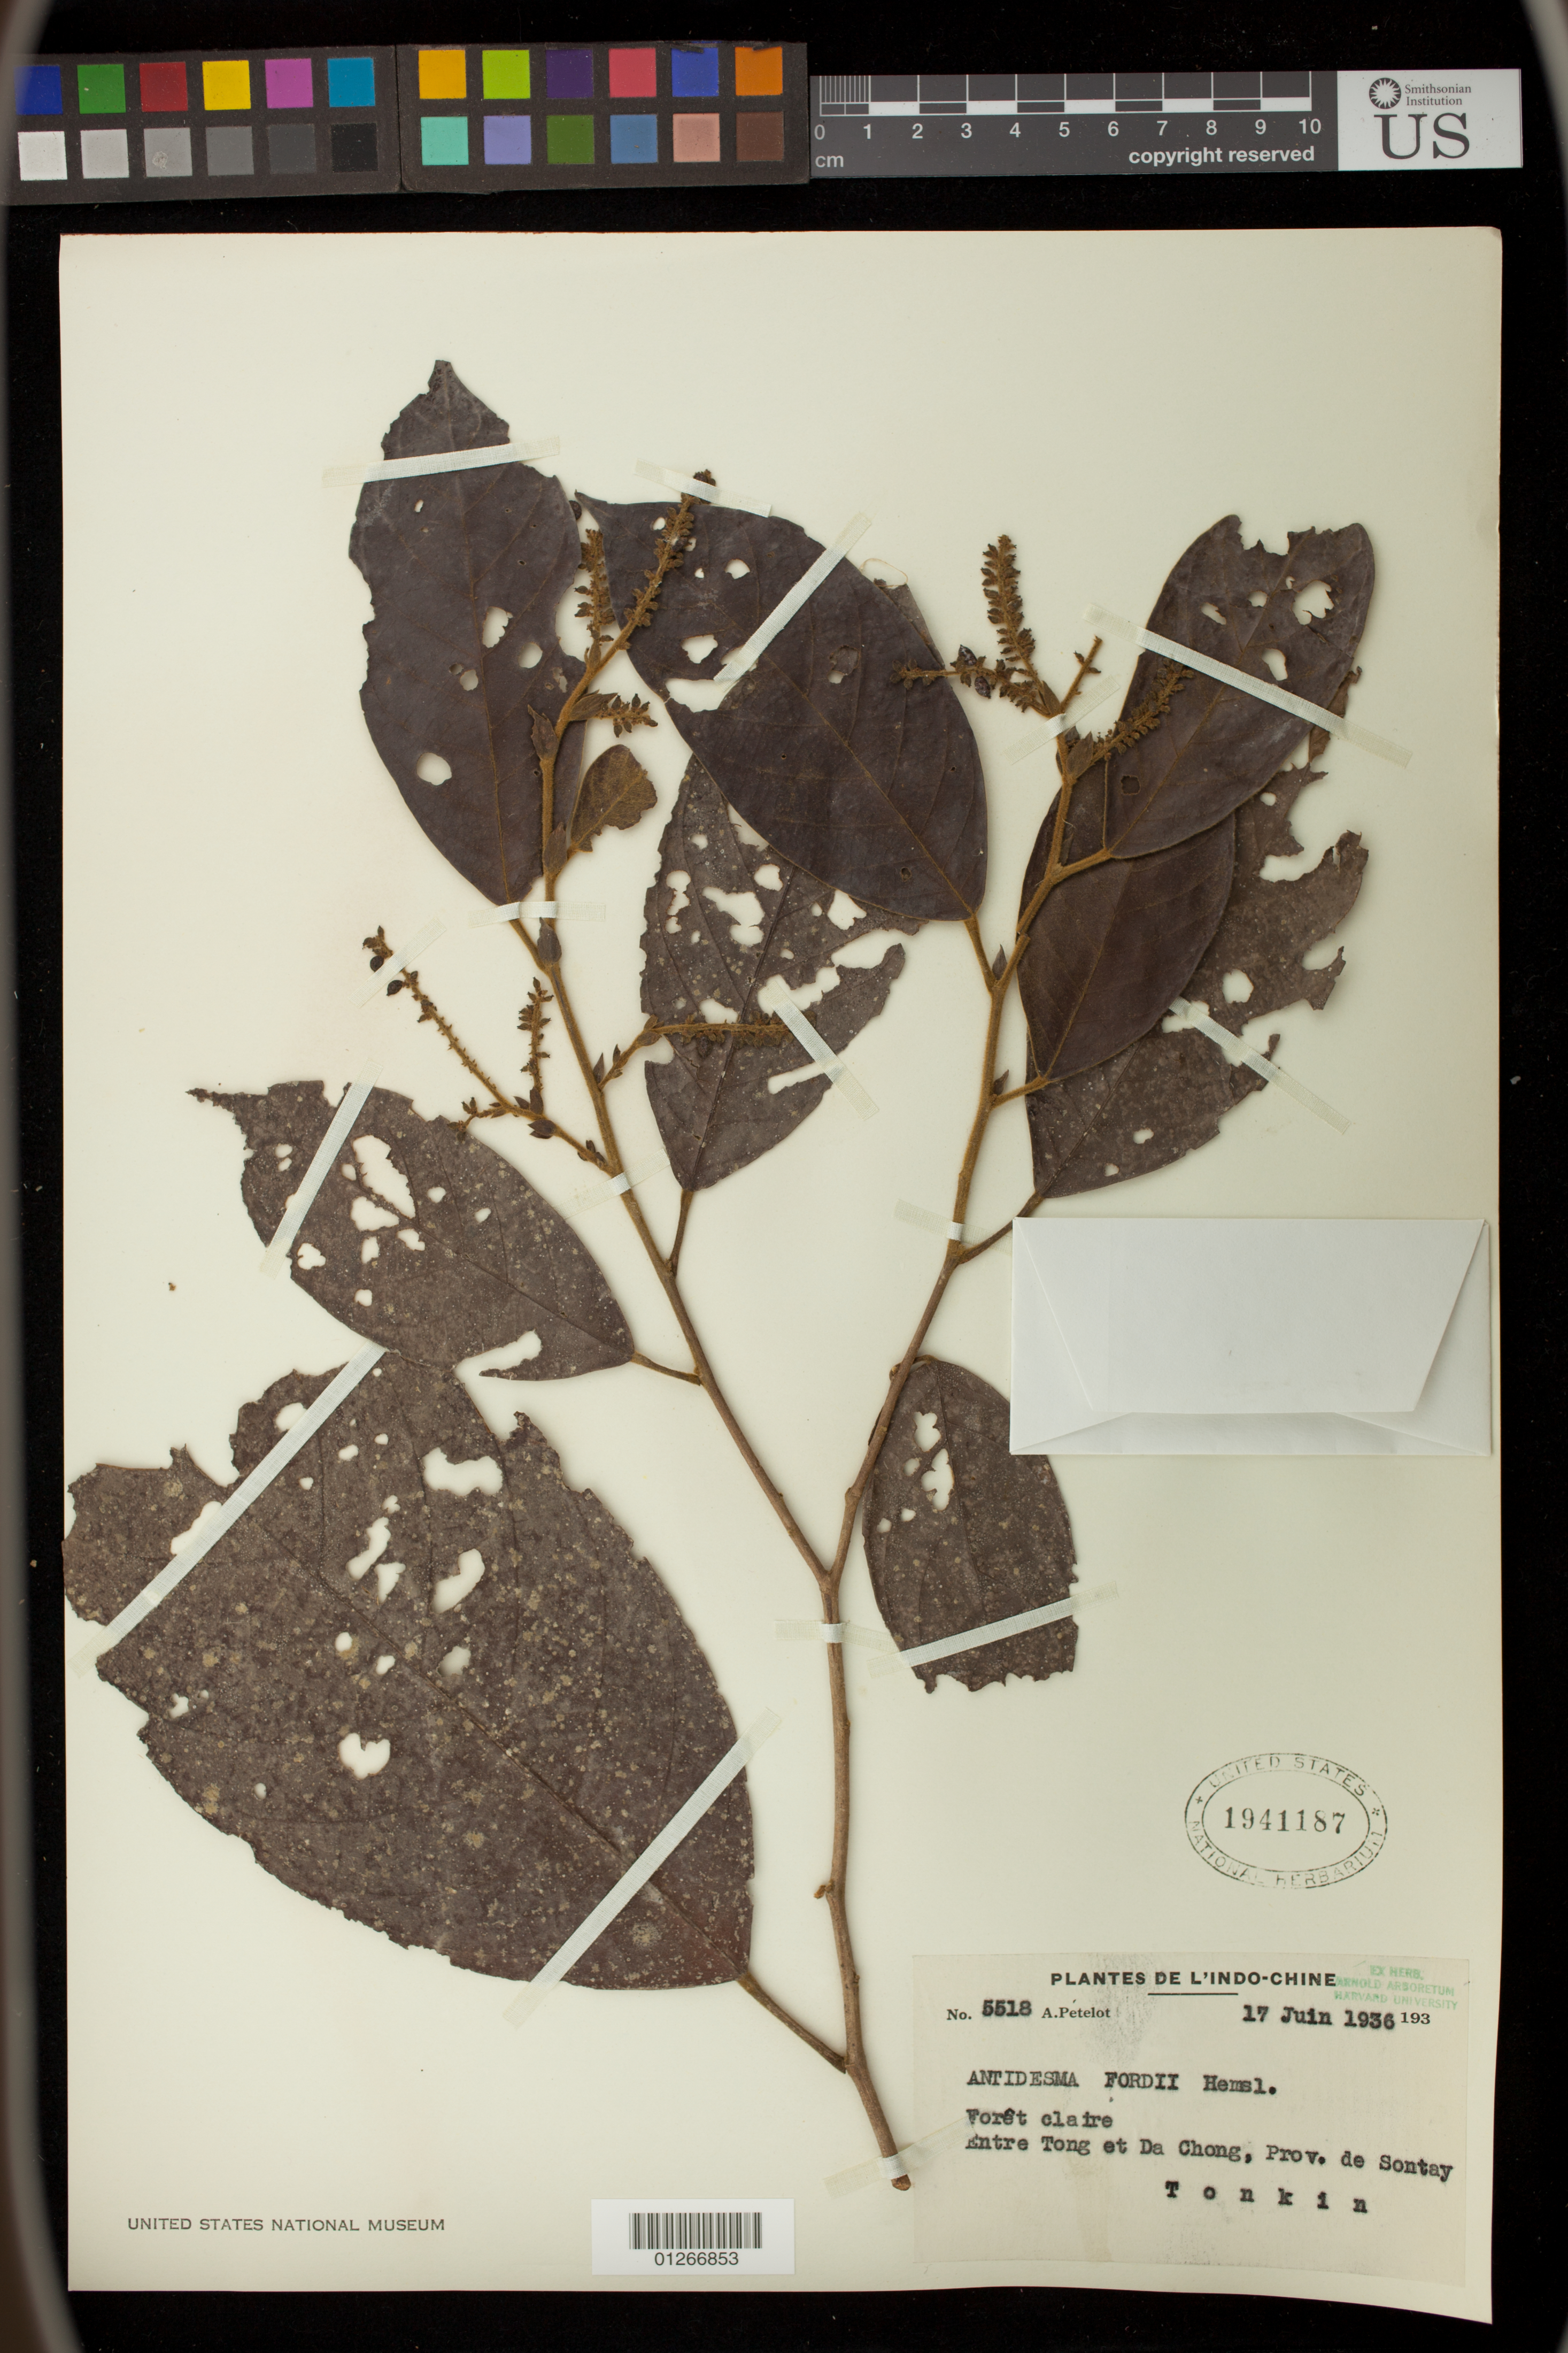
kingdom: Plantae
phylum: Tracheophyta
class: Magnoliopsida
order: Malpighiales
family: Phyllanthaceae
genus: Antidesma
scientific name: Antidesma fordii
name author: Hemsl.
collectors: A. Petelot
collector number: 5518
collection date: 1938-06-17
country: Vietnam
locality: Entre Tong et Da Chong, Prov. de Sontay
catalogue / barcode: US 1941187